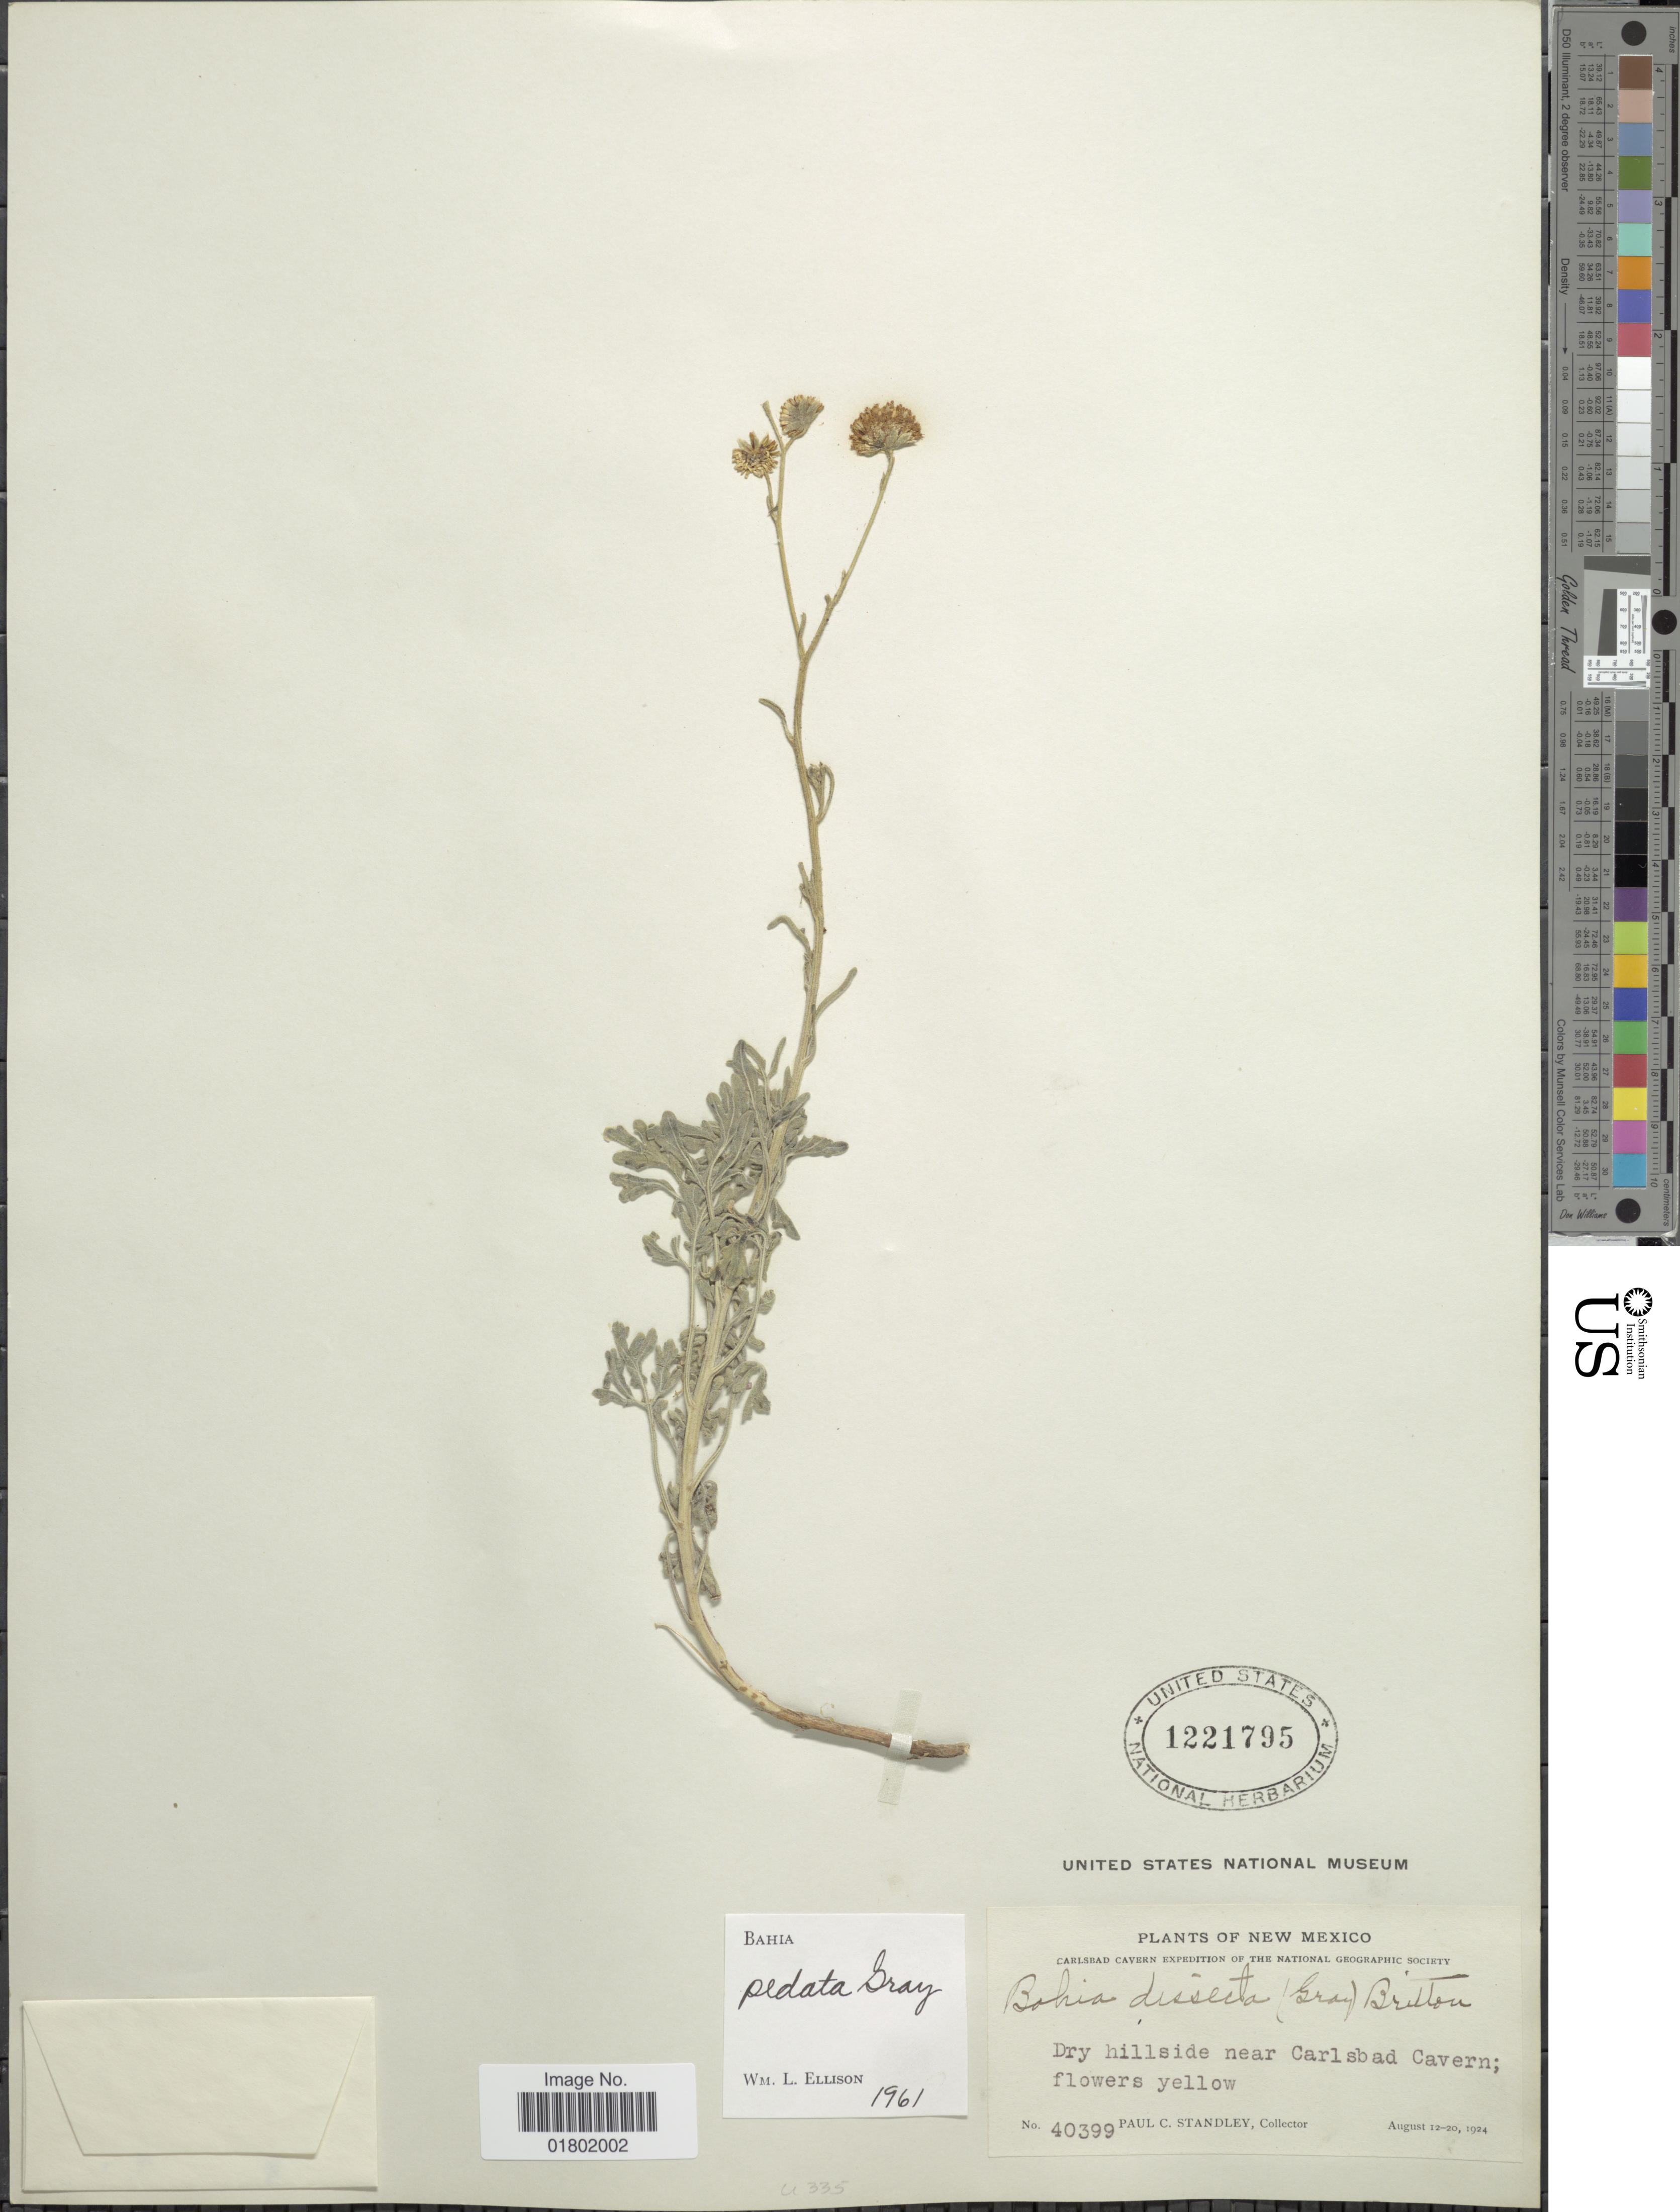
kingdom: Plantae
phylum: Tracheophyta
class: Magnoliopsida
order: Asterales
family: Asteraceae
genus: Bahia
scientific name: Bahia pedata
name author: A. Gray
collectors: P. C. Standley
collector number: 40399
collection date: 1924-08-12/1924-08-20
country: United States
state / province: New Mexico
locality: Near Carlsbad Cavern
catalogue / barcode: US 1221795